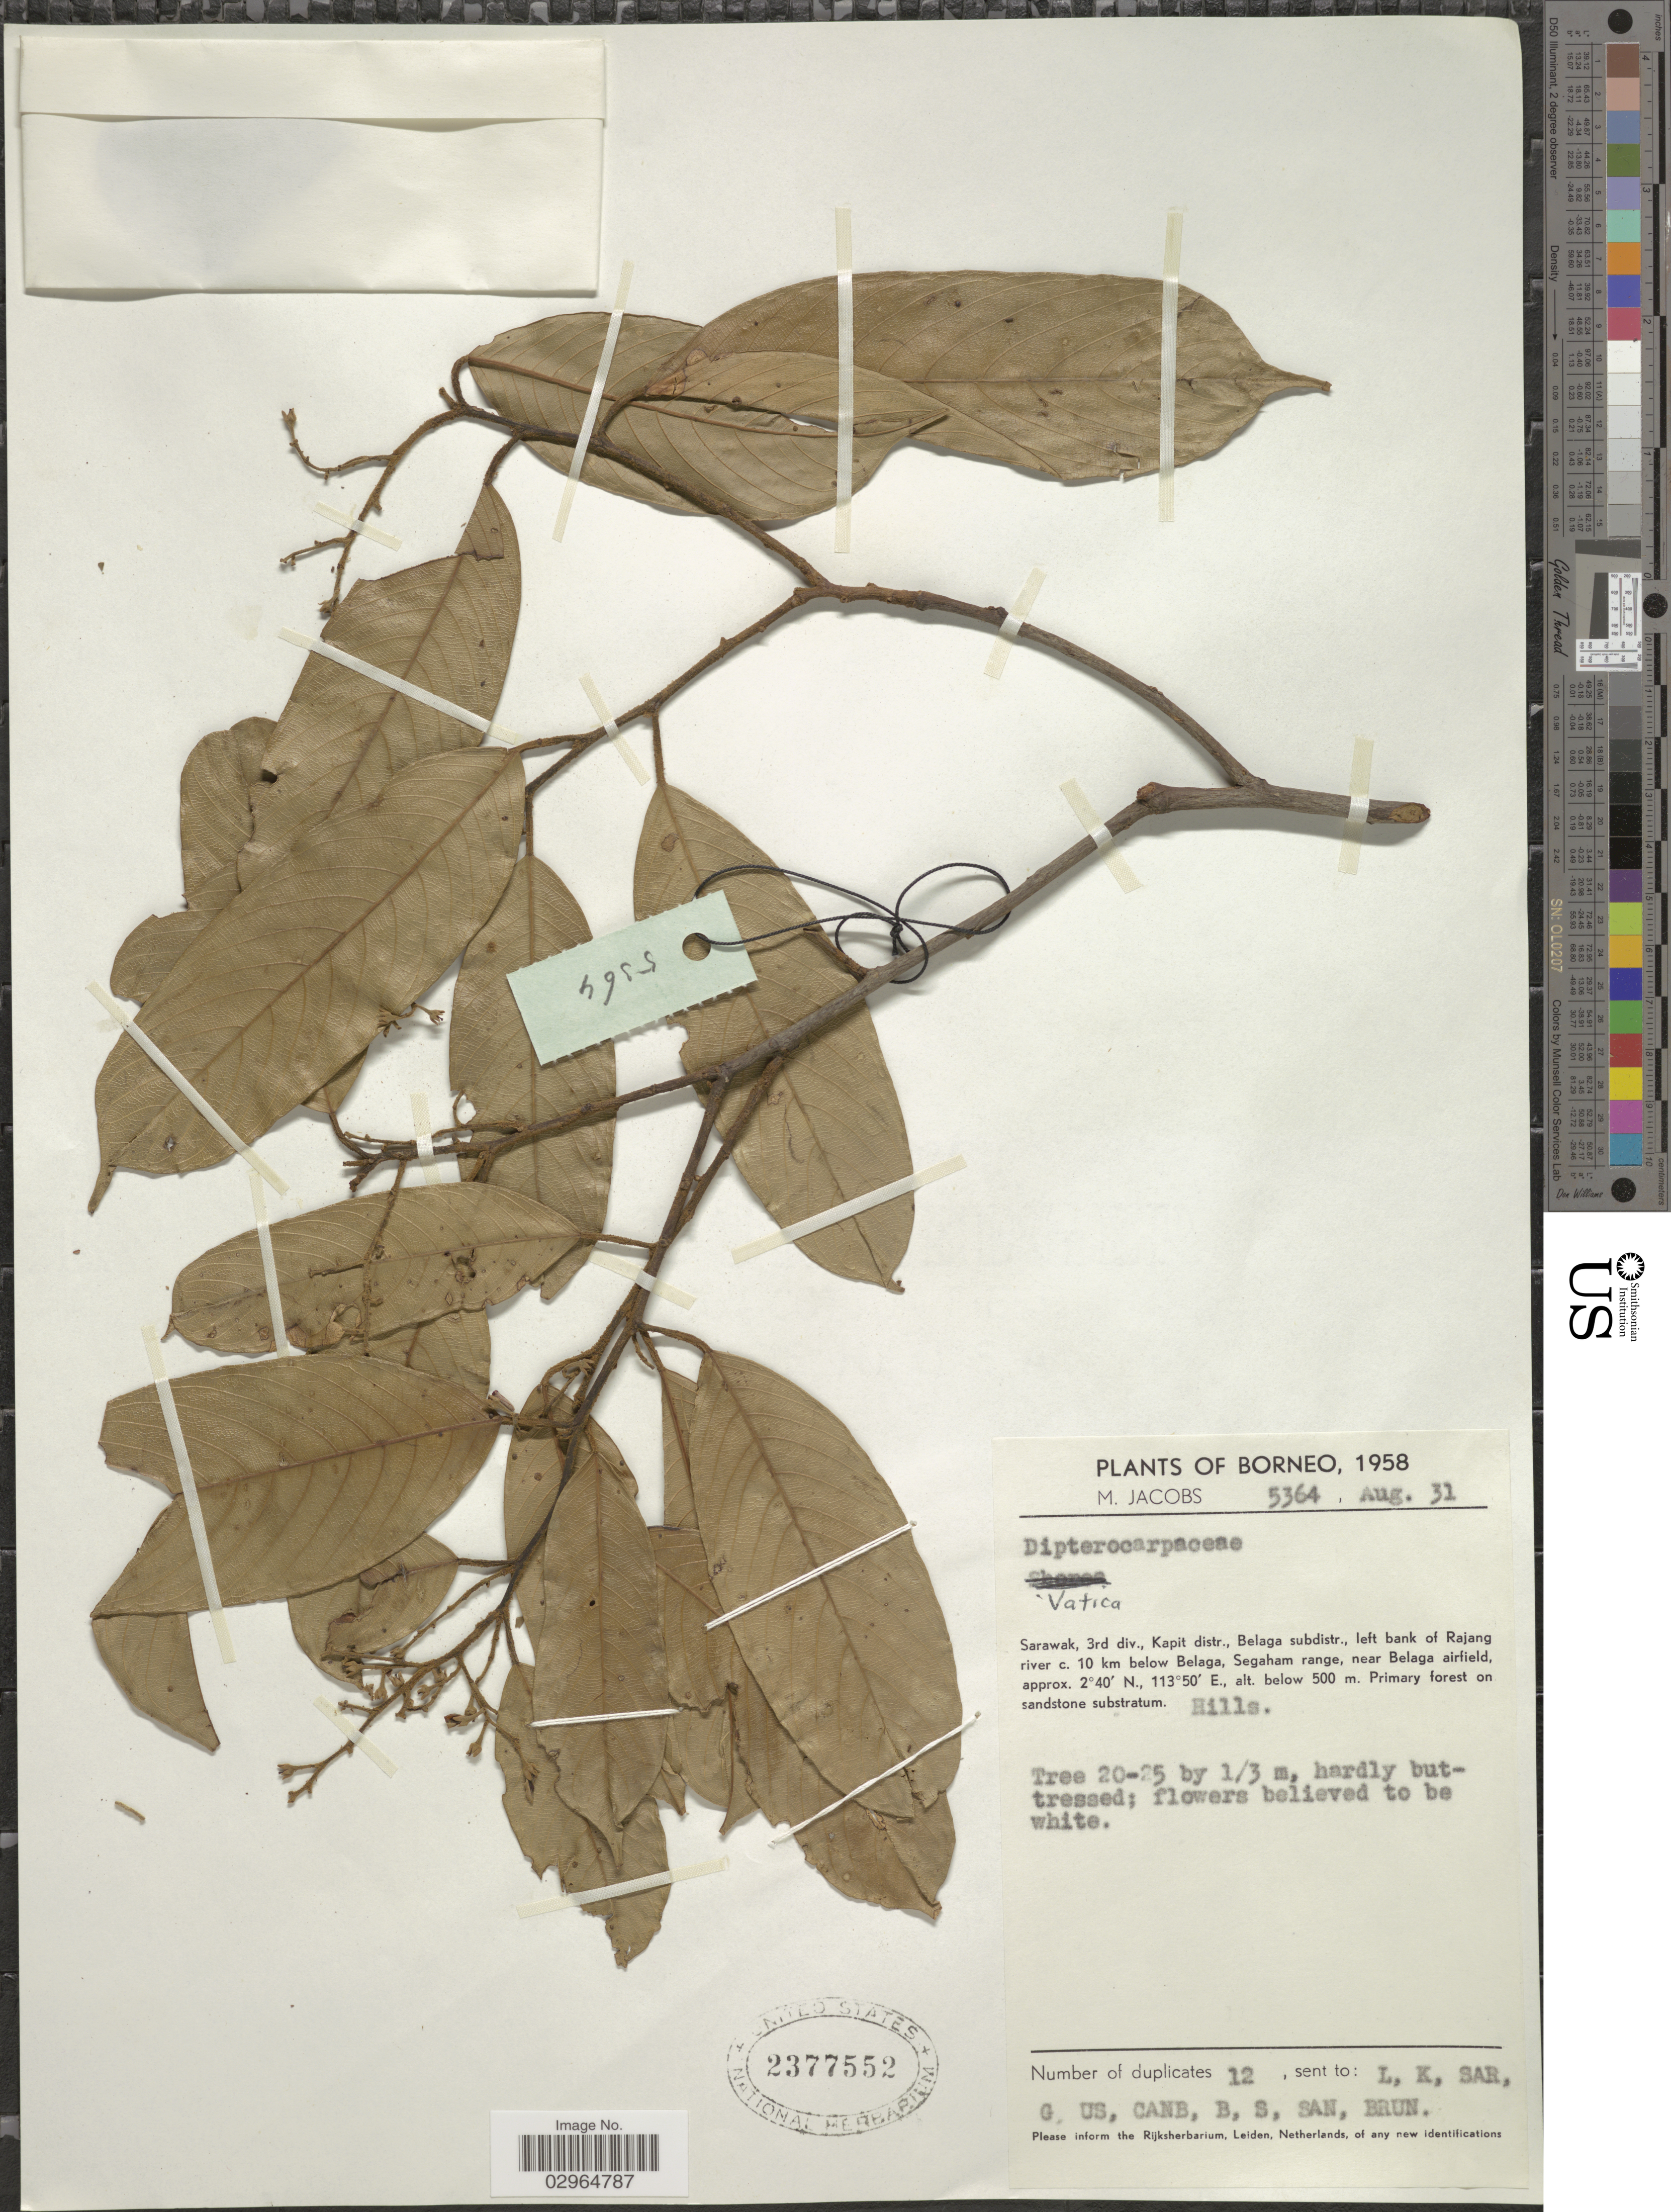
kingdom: Plantae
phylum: Tracheophyta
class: Magnoliopsida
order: Malvales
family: Dipterocarpaceae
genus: Vatica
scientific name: Vatica sp.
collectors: M. Jacobs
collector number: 5364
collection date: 1958-08-31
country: Malaysia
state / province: Sarawak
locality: Borneo. 3rd div., Kapit distr., Belaga subdistr., left bank of Rajang river c. 10 km below Belaga, Segaham range, near Belaga airfield.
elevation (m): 500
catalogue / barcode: US 2377552